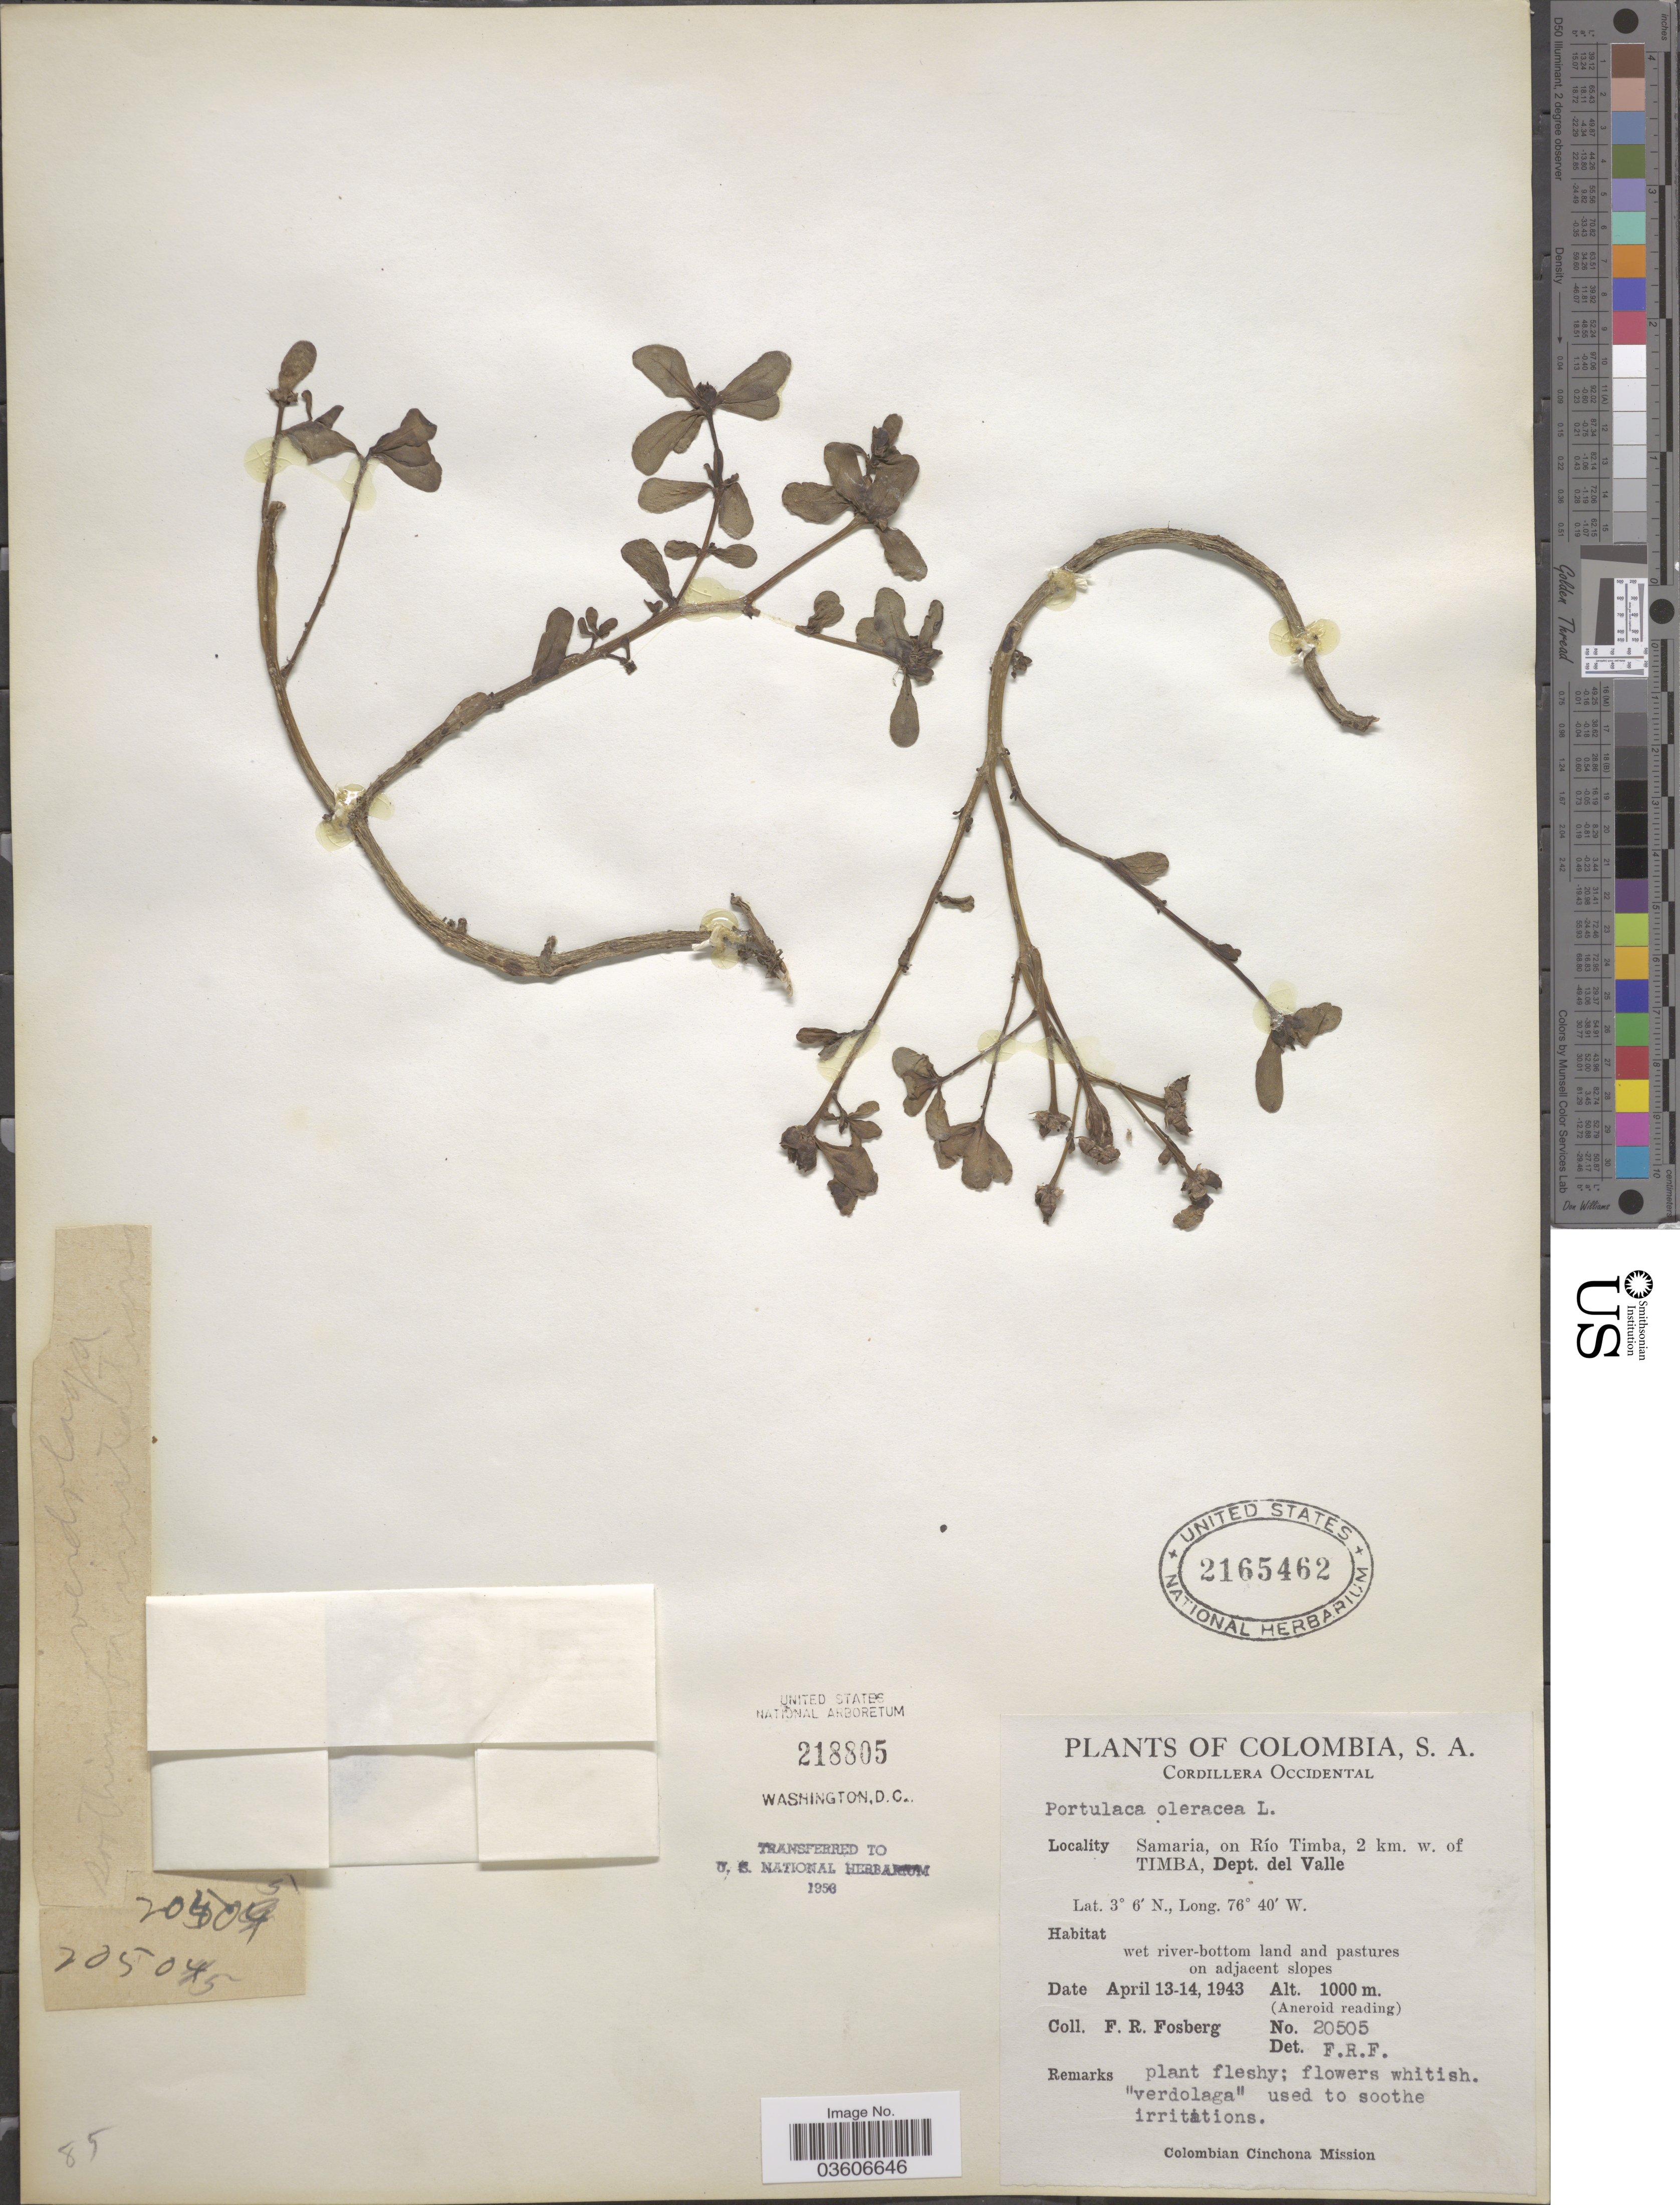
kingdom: Plantae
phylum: Tracheophyta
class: Magnoliopsida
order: Caryophyllales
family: Portulacaceae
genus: Portulaca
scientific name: Portulaca oleracea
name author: L.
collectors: F. R. Fosberg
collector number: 20505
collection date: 1943-04-13/1943-04-14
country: Colombia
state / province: Valle del Cauca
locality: Cordillera Occidental. Samaria, on Río Timba, 2 km. w. of Timba, Dept. del Valle.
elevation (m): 1000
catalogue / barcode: US 2165462